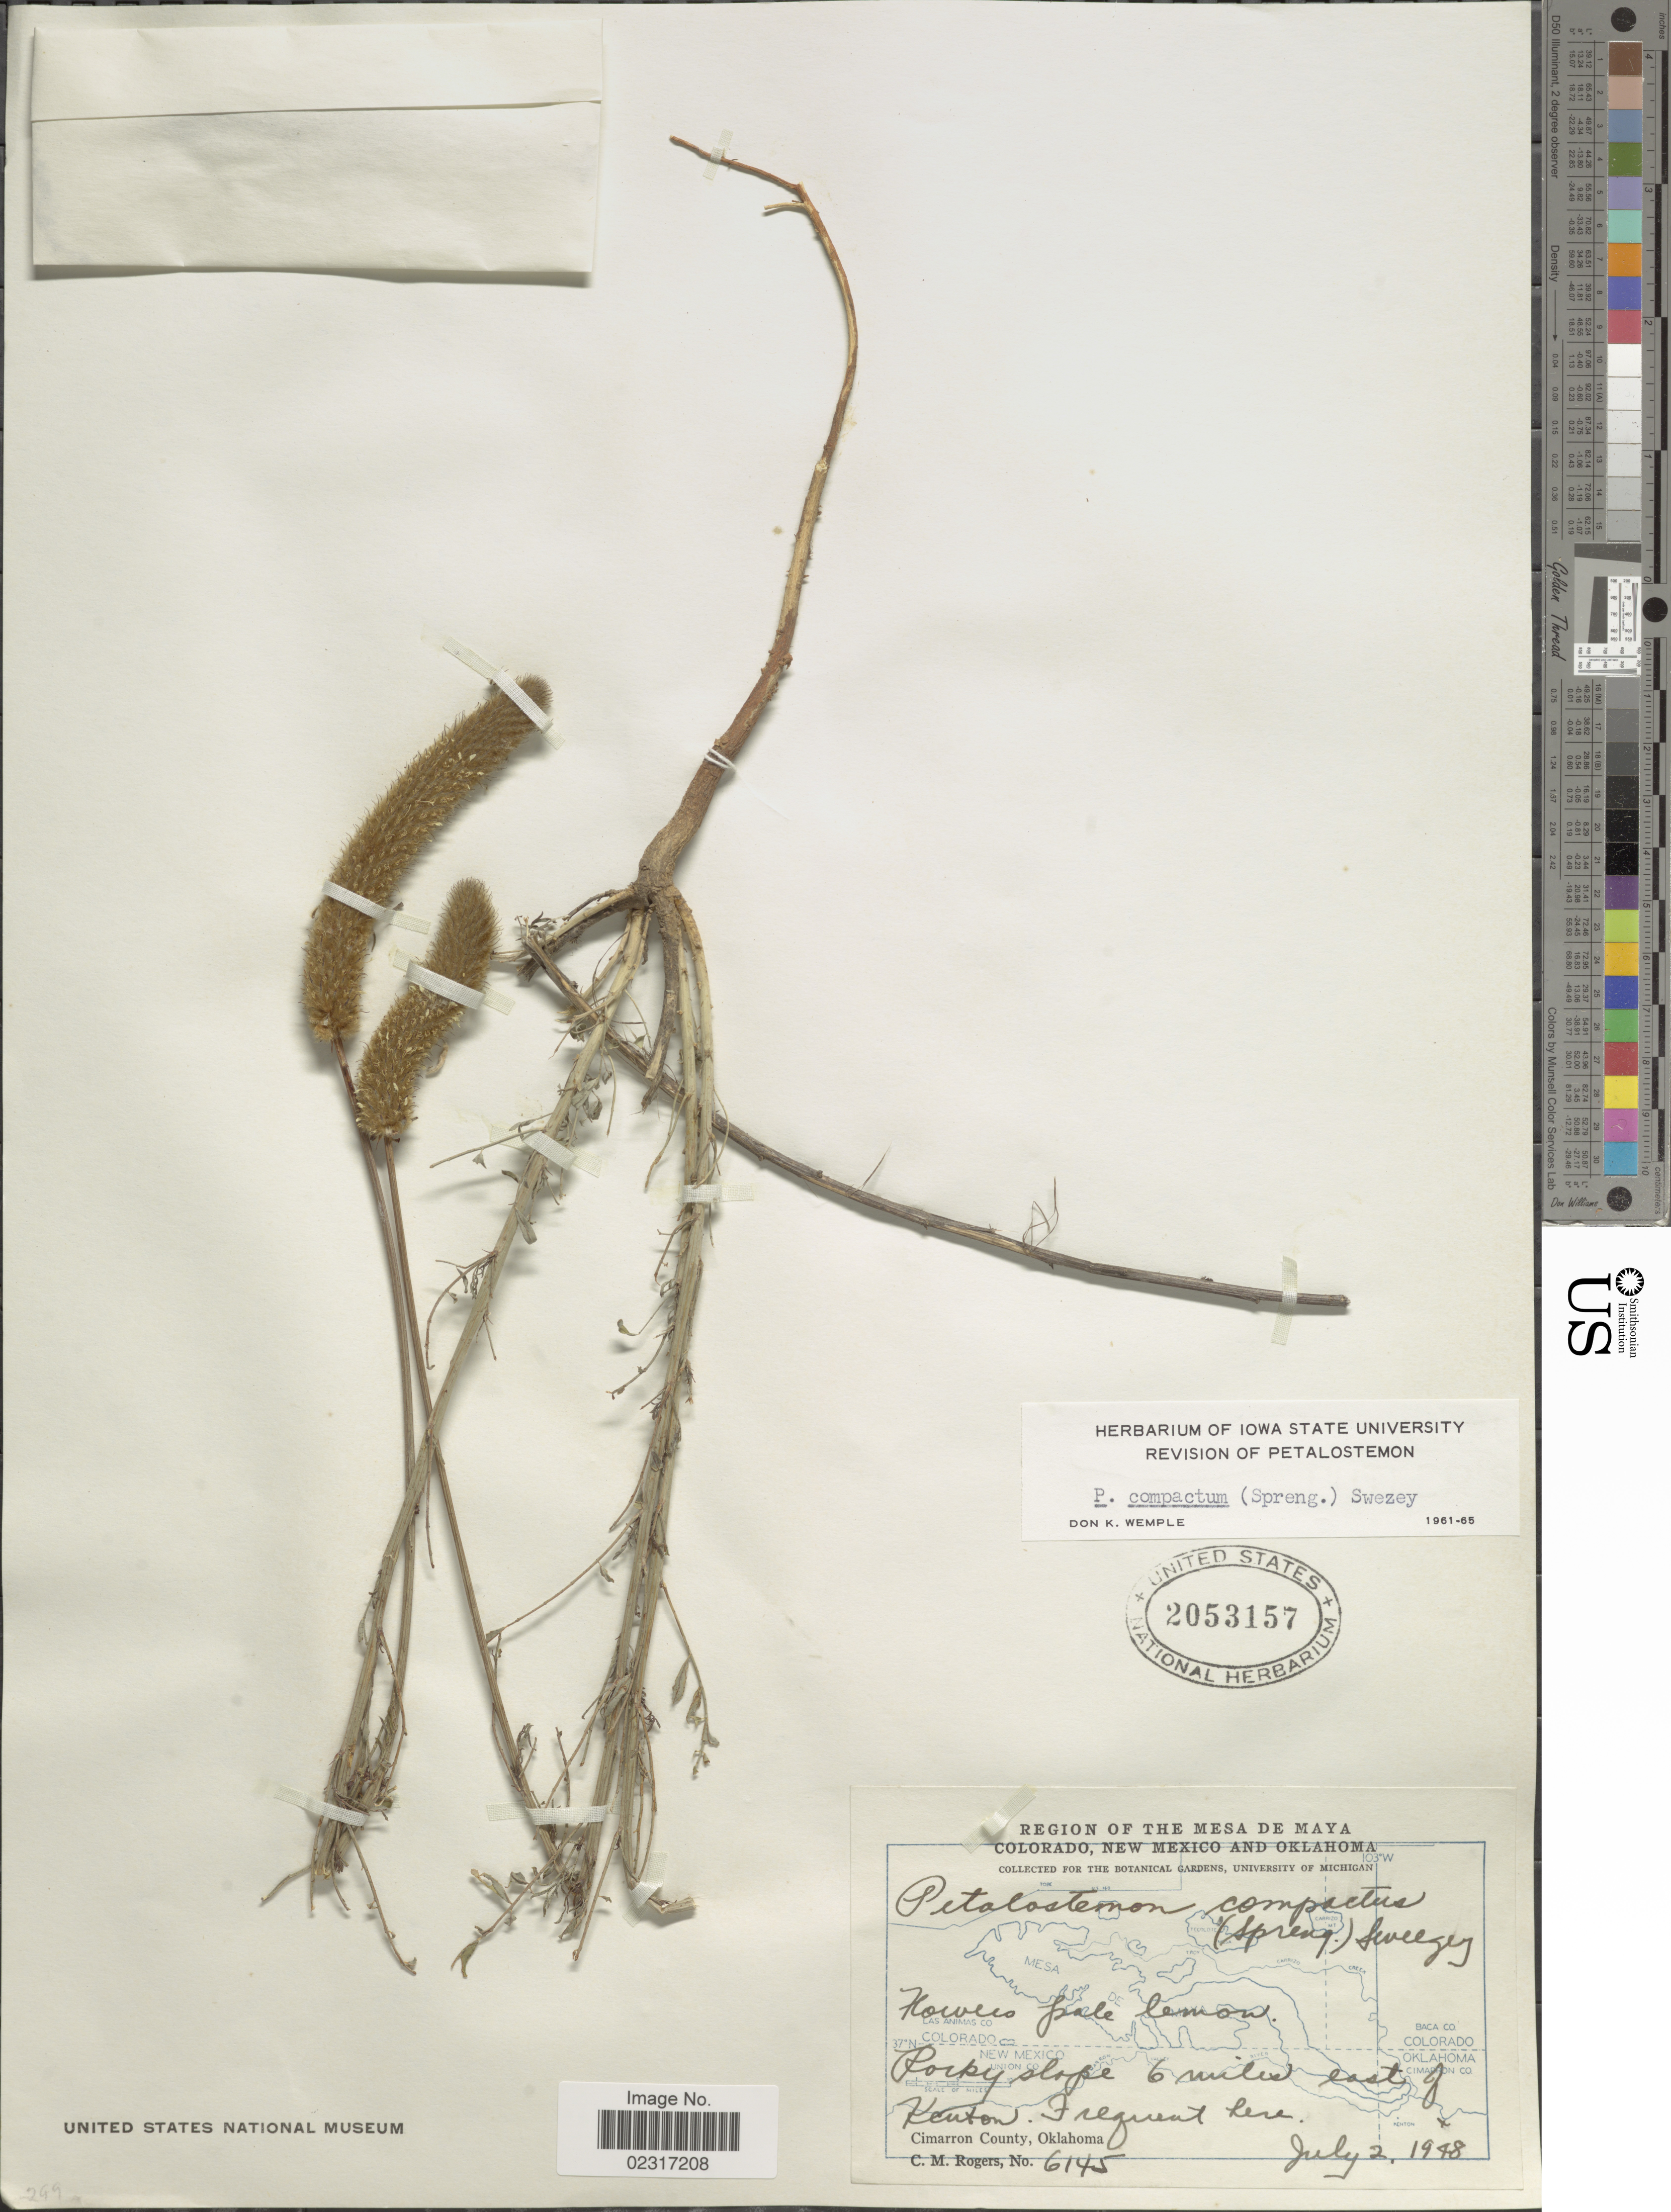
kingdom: Plantae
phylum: Tracheophyta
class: Magnoliopsida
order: Fabales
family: Fabaceae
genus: Dalea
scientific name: Dalea compacta var. pubescens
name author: (A. Gray) Barneby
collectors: C. M. Rogers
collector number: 6145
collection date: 1948-07-02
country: United States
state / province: Oklahoma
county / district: Cimarron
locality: Rocky slope, 6 miles east of Kenton, Cimarron County.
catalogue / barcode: US 2053157